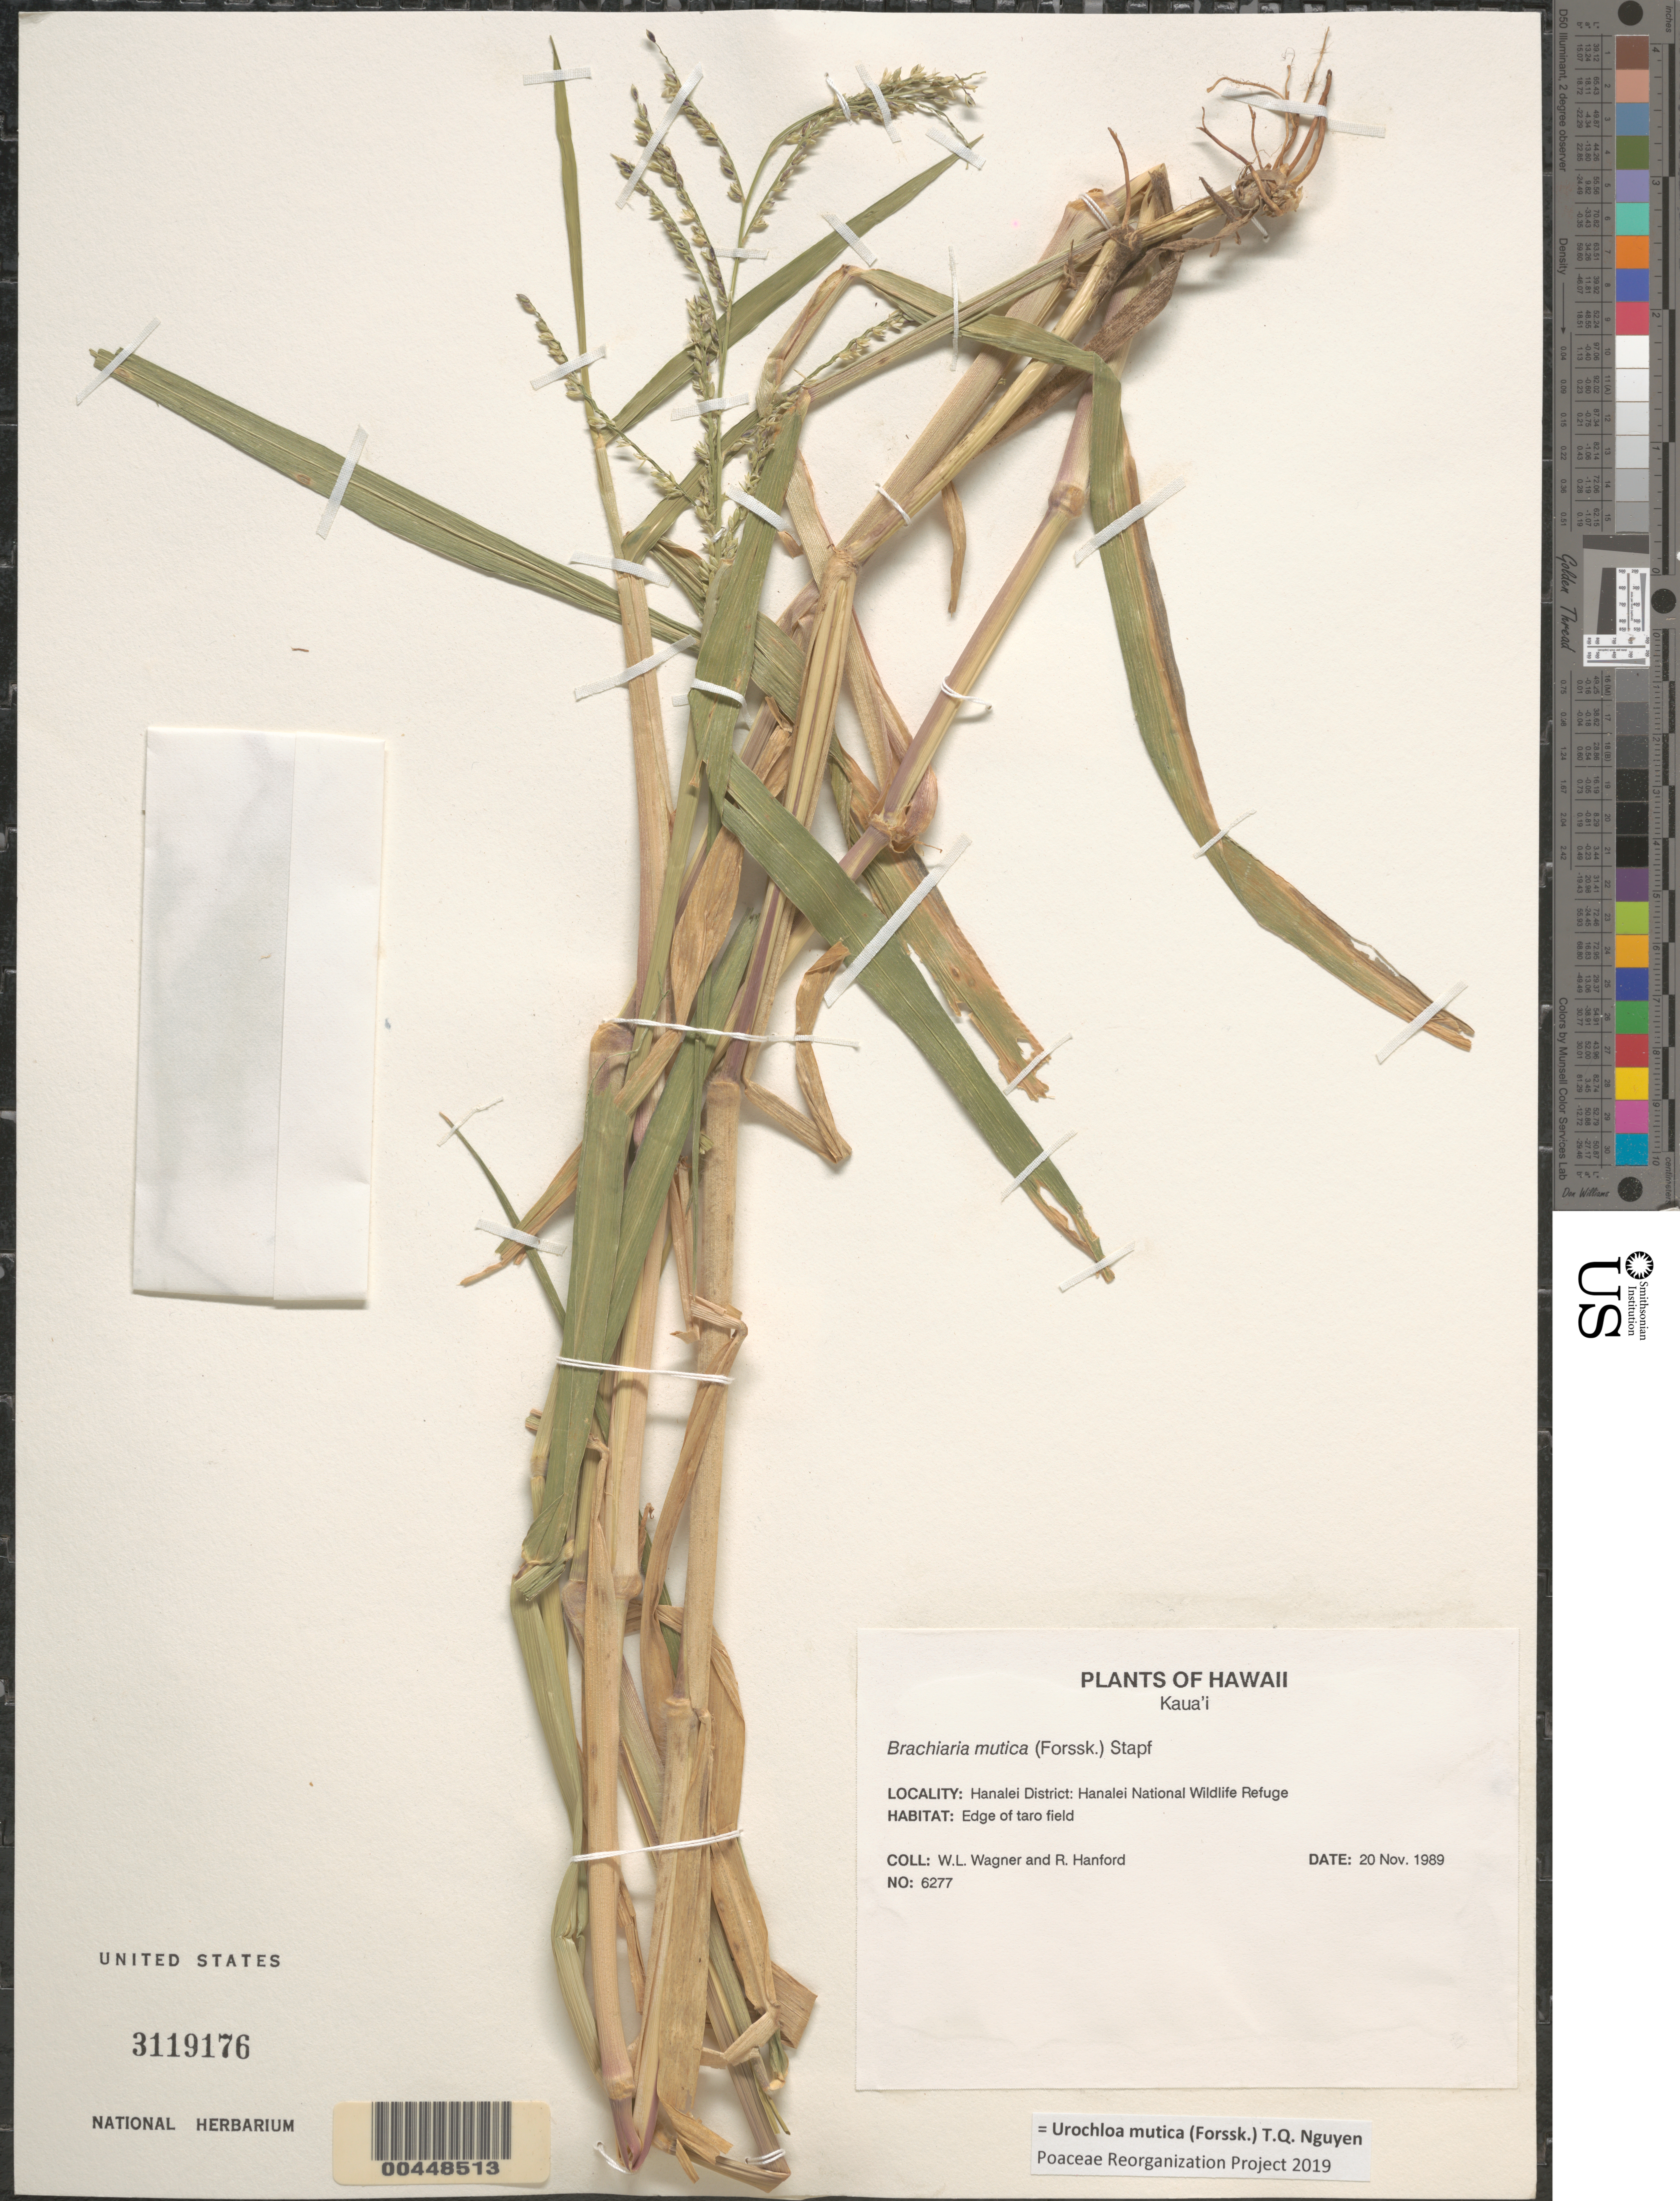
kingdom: Plantae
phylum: Tracheophyta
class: Liliopsida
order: Poales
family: Poaceae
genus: Urochloa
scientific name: Urochloa mutica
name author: (Forssk.) T.Q. Nguyen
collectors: W. L. Wagner & R. Hanford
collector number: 6277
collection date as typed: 20 Nov 1989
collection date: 1989-11-20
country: United States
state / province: Hawaii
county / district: Kauai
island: Kaua'i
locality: Hanalei Dist, Hanalei Nat Wildlife Refuge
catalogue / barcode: US 3119176